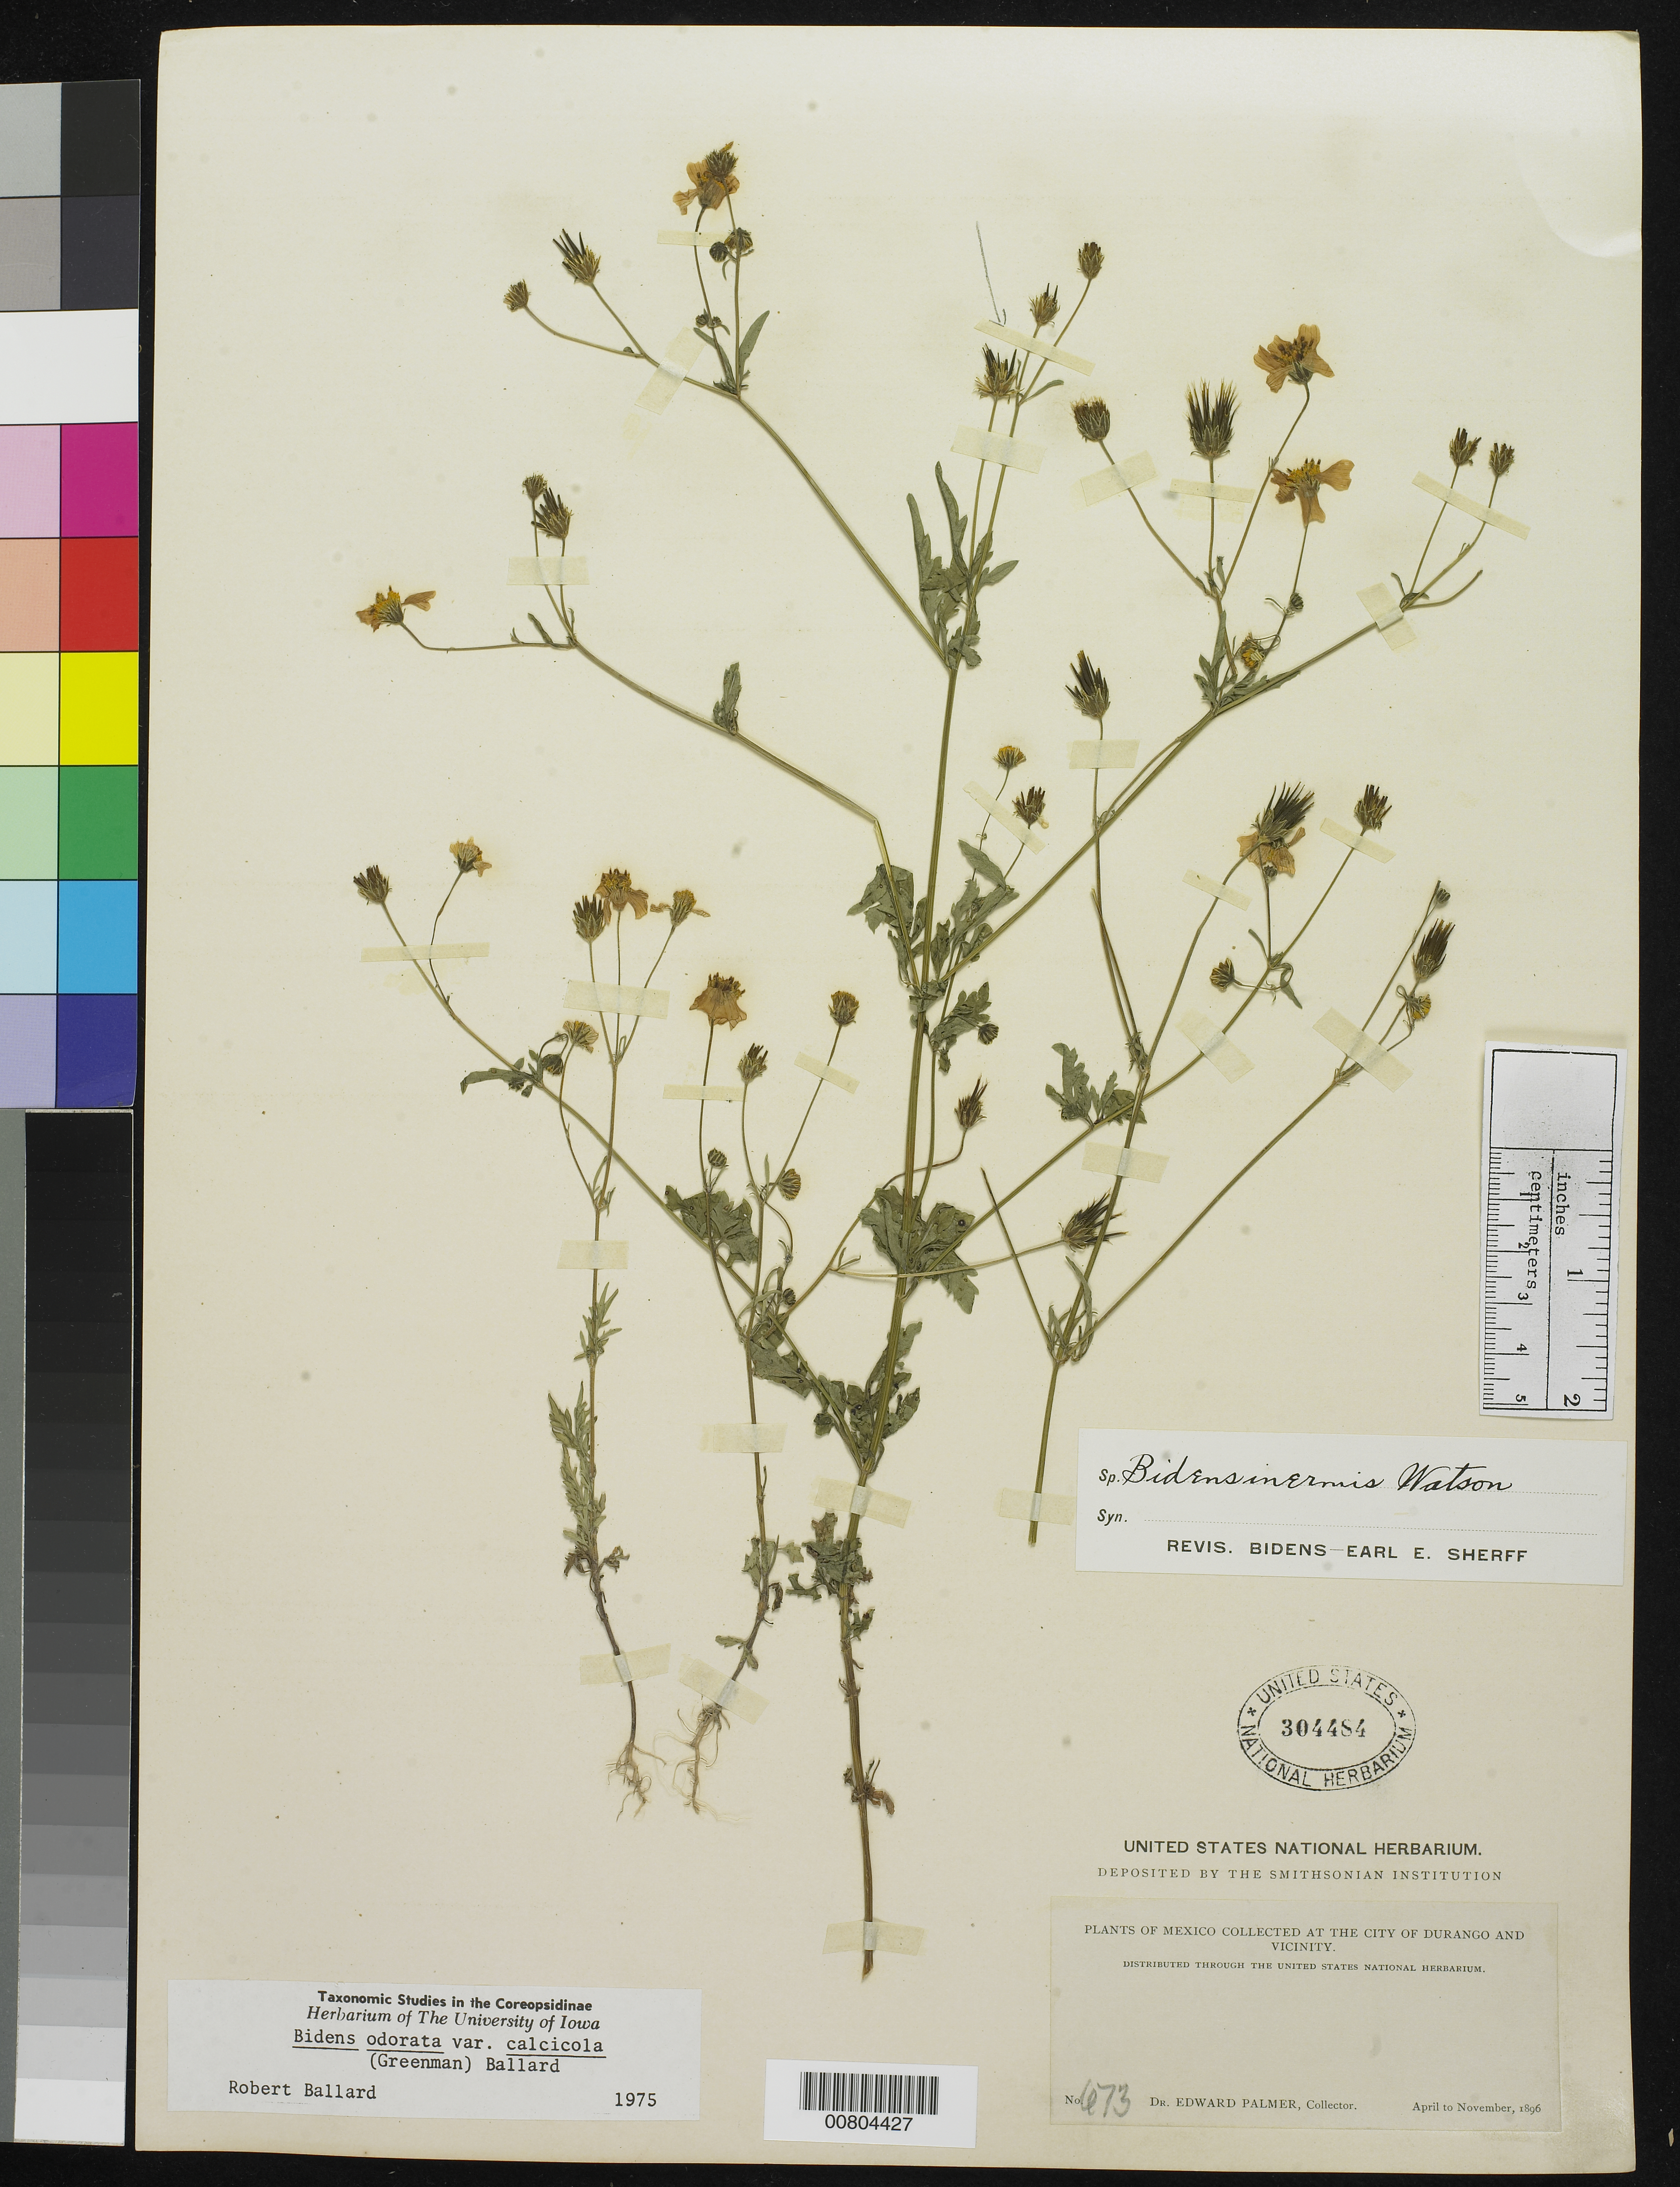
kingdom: Plantae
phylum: Tracheophyta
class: Magnoliopsida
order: Asterales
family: Asteraceae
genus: Bidens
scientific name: Bidens odorata var. calcicola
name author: (Greenm.) Ballard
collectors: E. Palmer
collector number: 673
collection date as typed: Apr 1896 to -- Nov 1896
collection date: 1896-04/1896-11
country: Mexico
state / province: Durango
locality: City of Durango and vicinity.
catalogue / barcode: US 304484